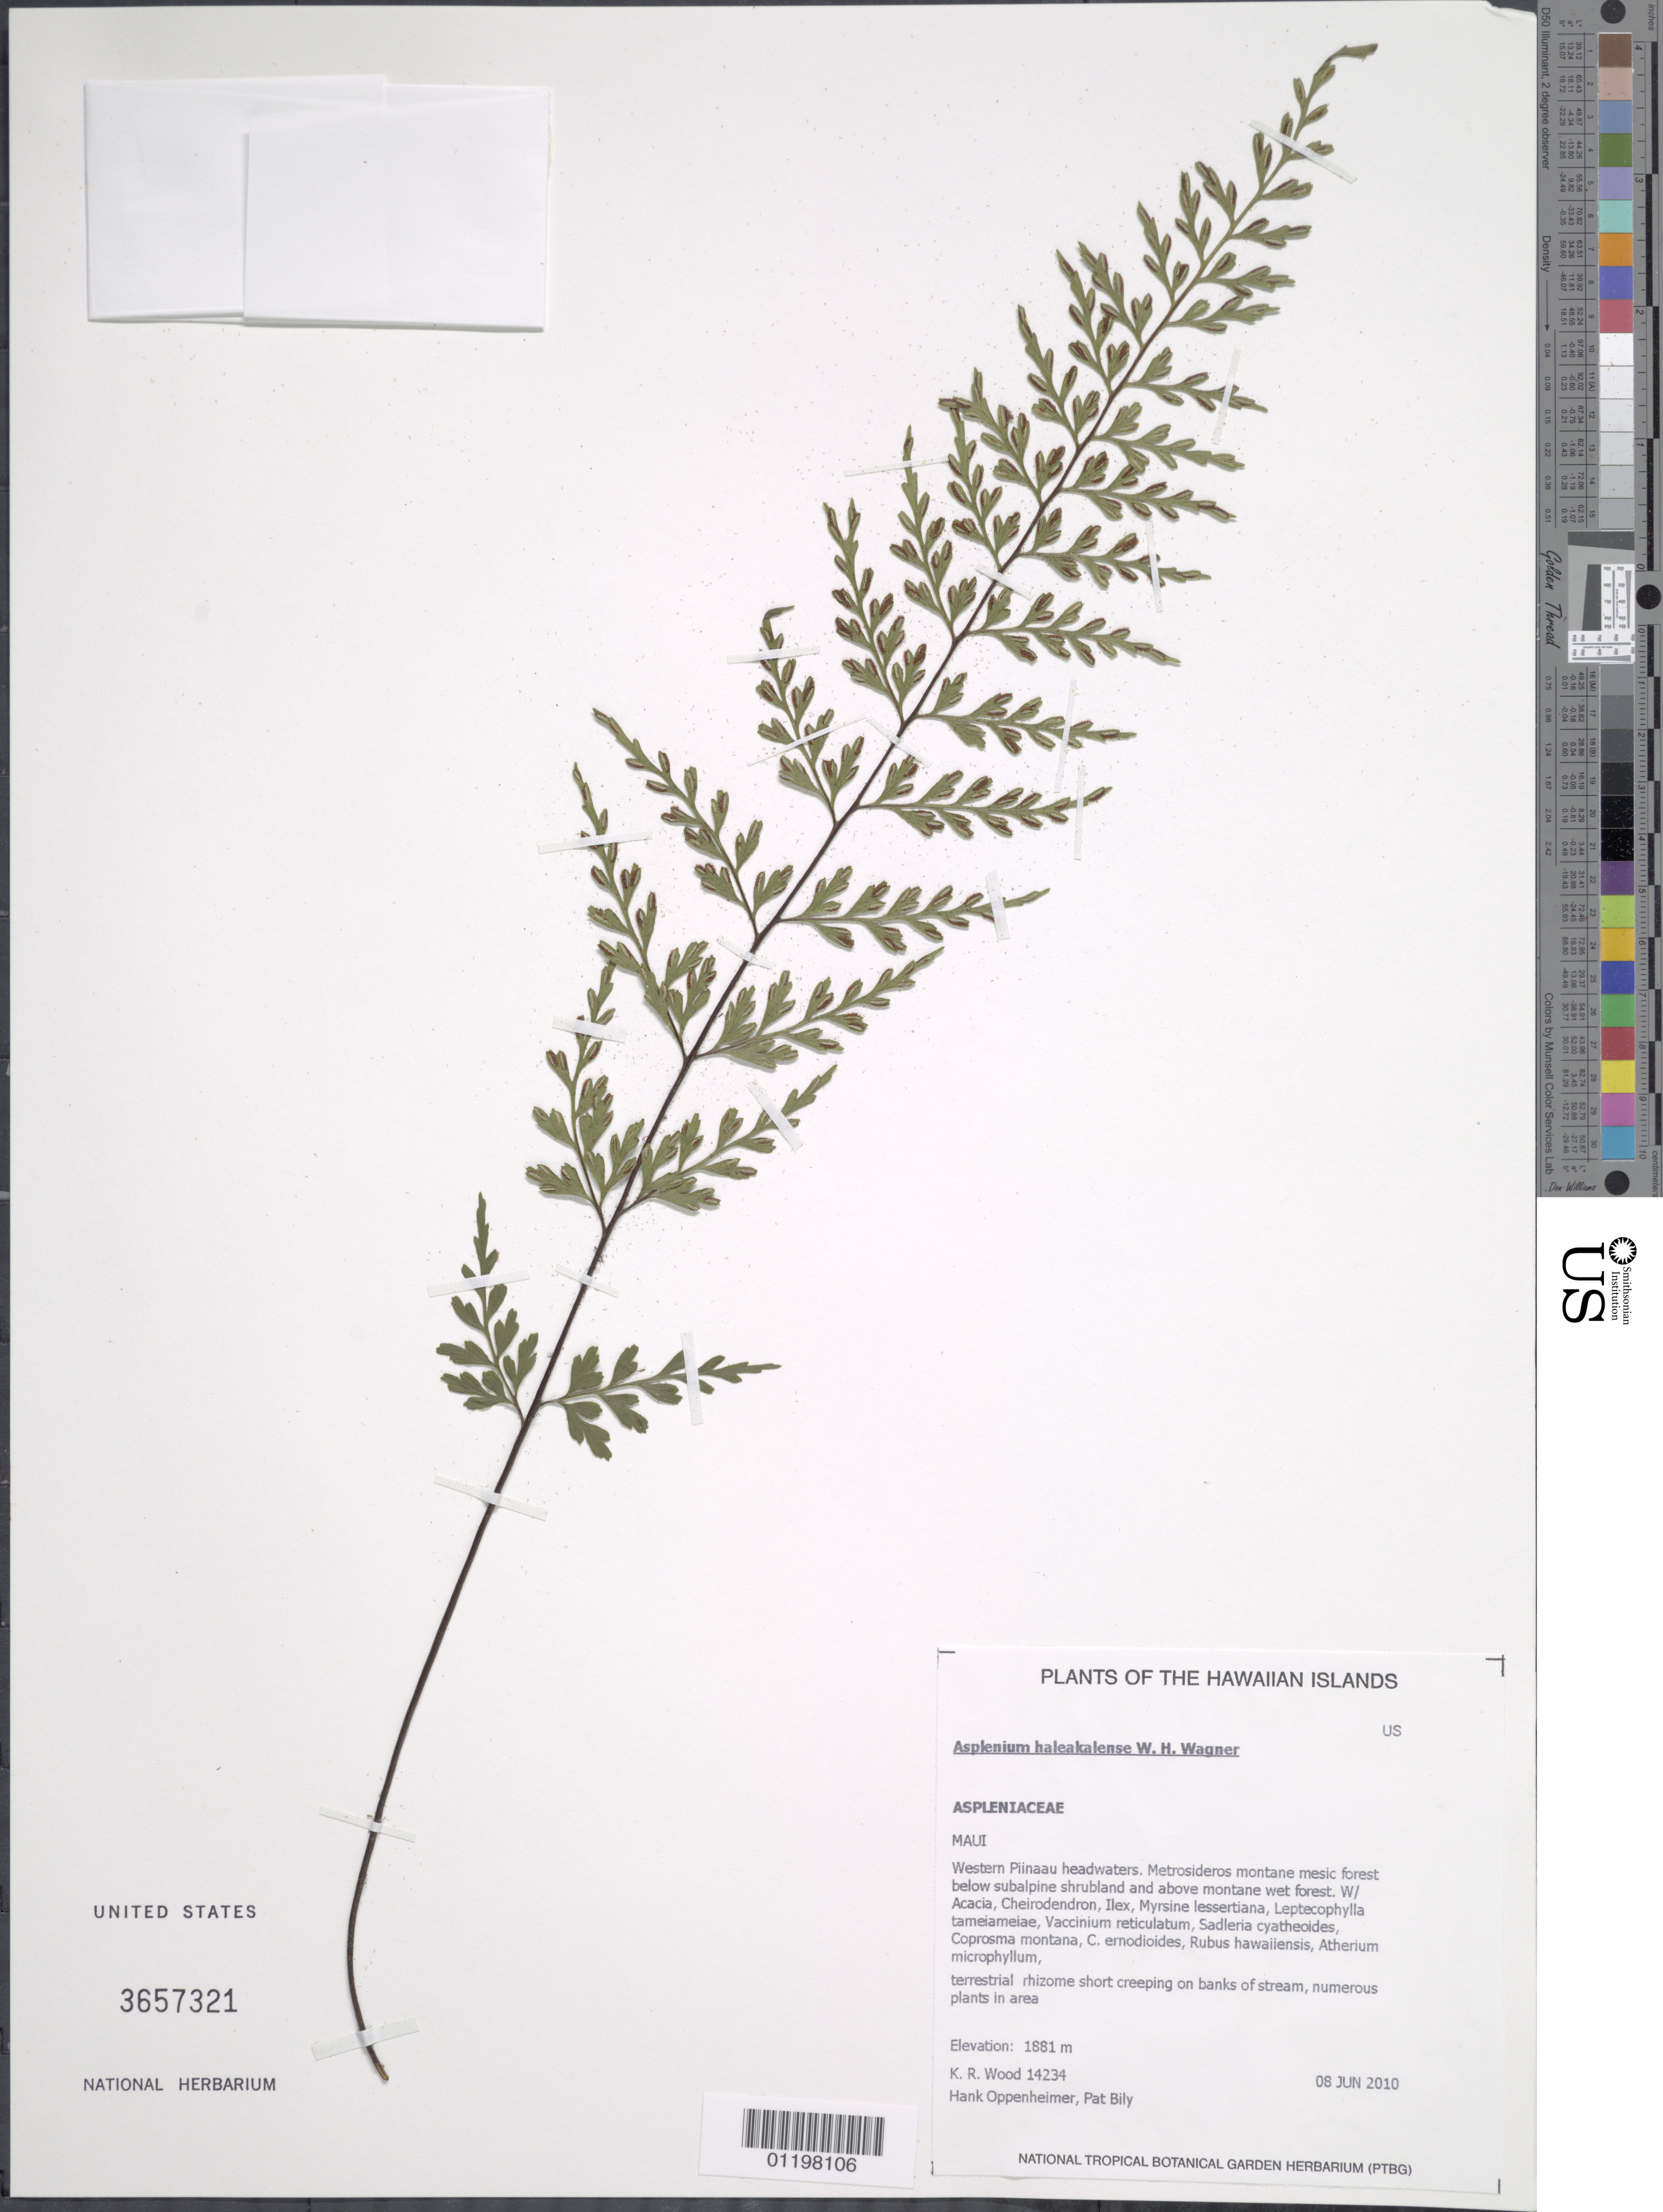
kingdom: Plantae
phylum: Tracheophyta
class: Polypodiopsida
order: Polypodiales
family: Aspleniaceae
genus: Asplenium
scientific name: Asplenium haleakalense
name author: W.H. Wagner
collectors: K. R. Wood, H. L. Oppenheimer & P. Bily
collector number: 14234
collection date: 2010-06-08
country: United States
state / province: Hawaii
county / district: Maui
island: Maui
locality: Western Piinaau headwaters.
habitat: Montane mesic forest.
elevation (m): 1881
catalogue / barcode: US 3657321